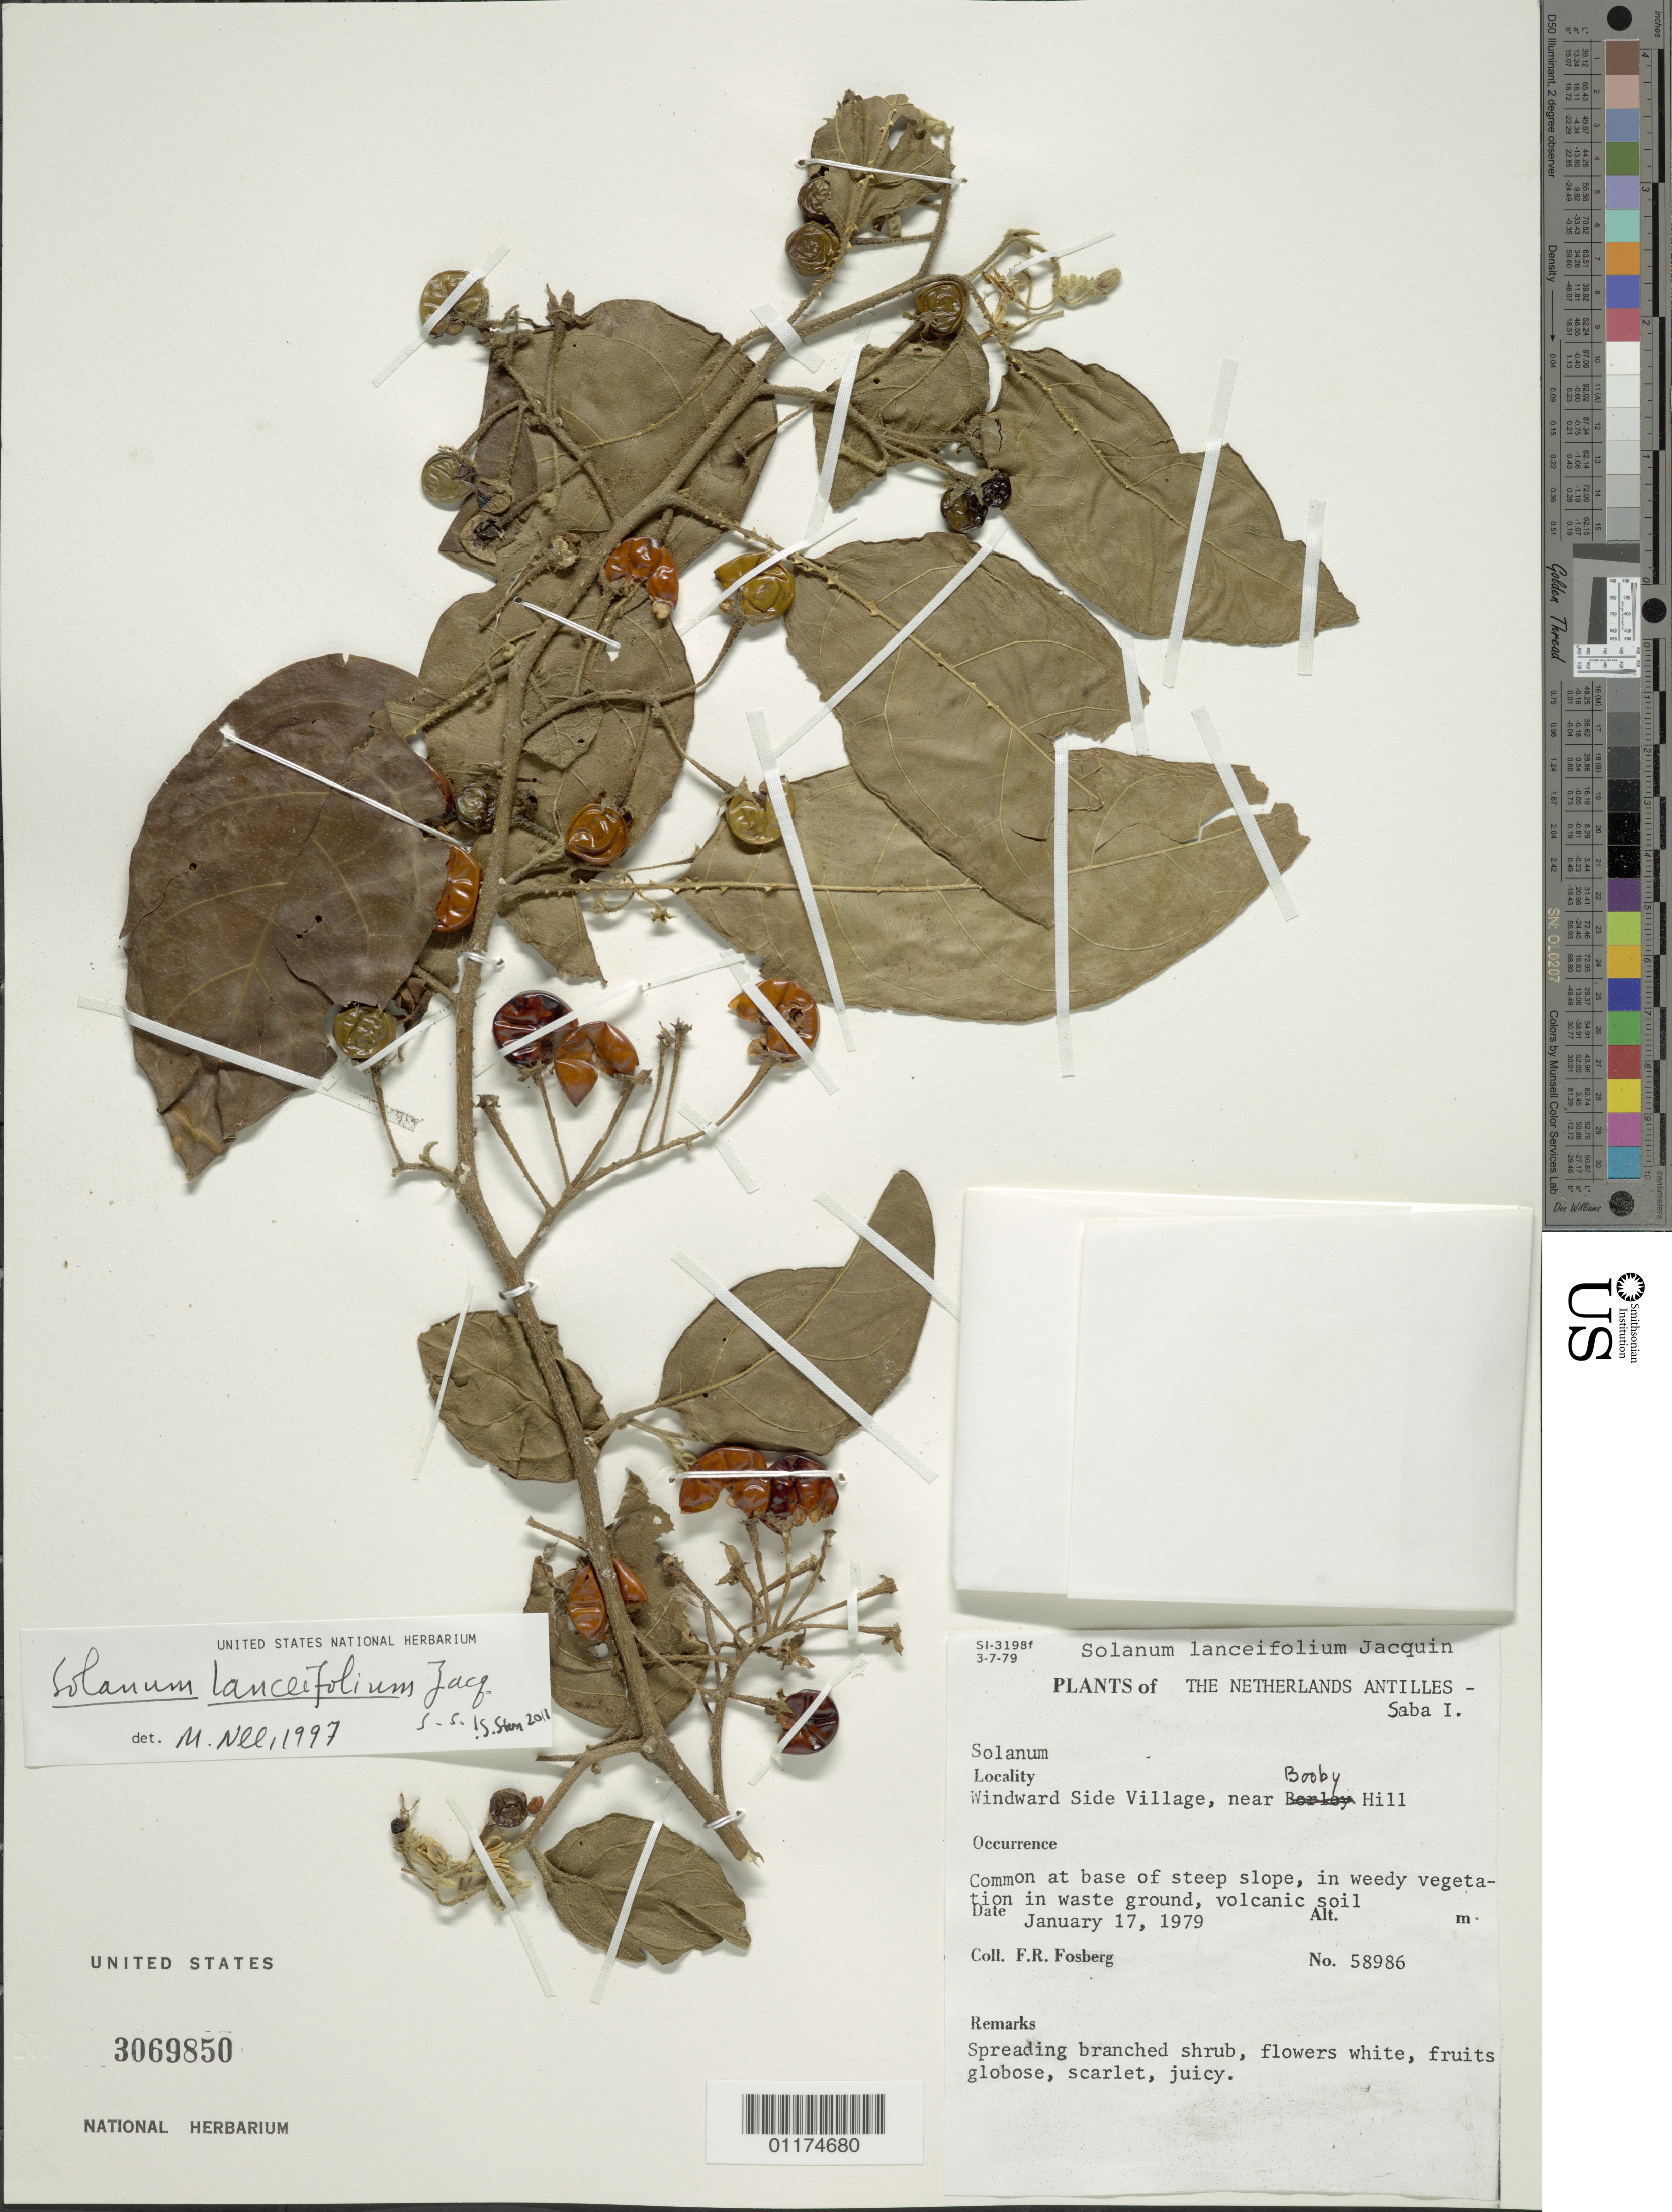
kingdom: Plantae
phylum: Tracheophyta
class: Magnoliopsida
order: Solanales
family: Solanaceae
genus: Solanum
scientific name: Solanum lanceifolium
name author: Jacq.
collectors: F. R. Fosberg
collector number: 58986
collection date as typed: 17 Jan 1979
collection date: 1979-01-17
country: Netherlands Antilles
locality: Windward Side Village, near (Borloy)Booby Hill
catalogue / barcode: US 3069850